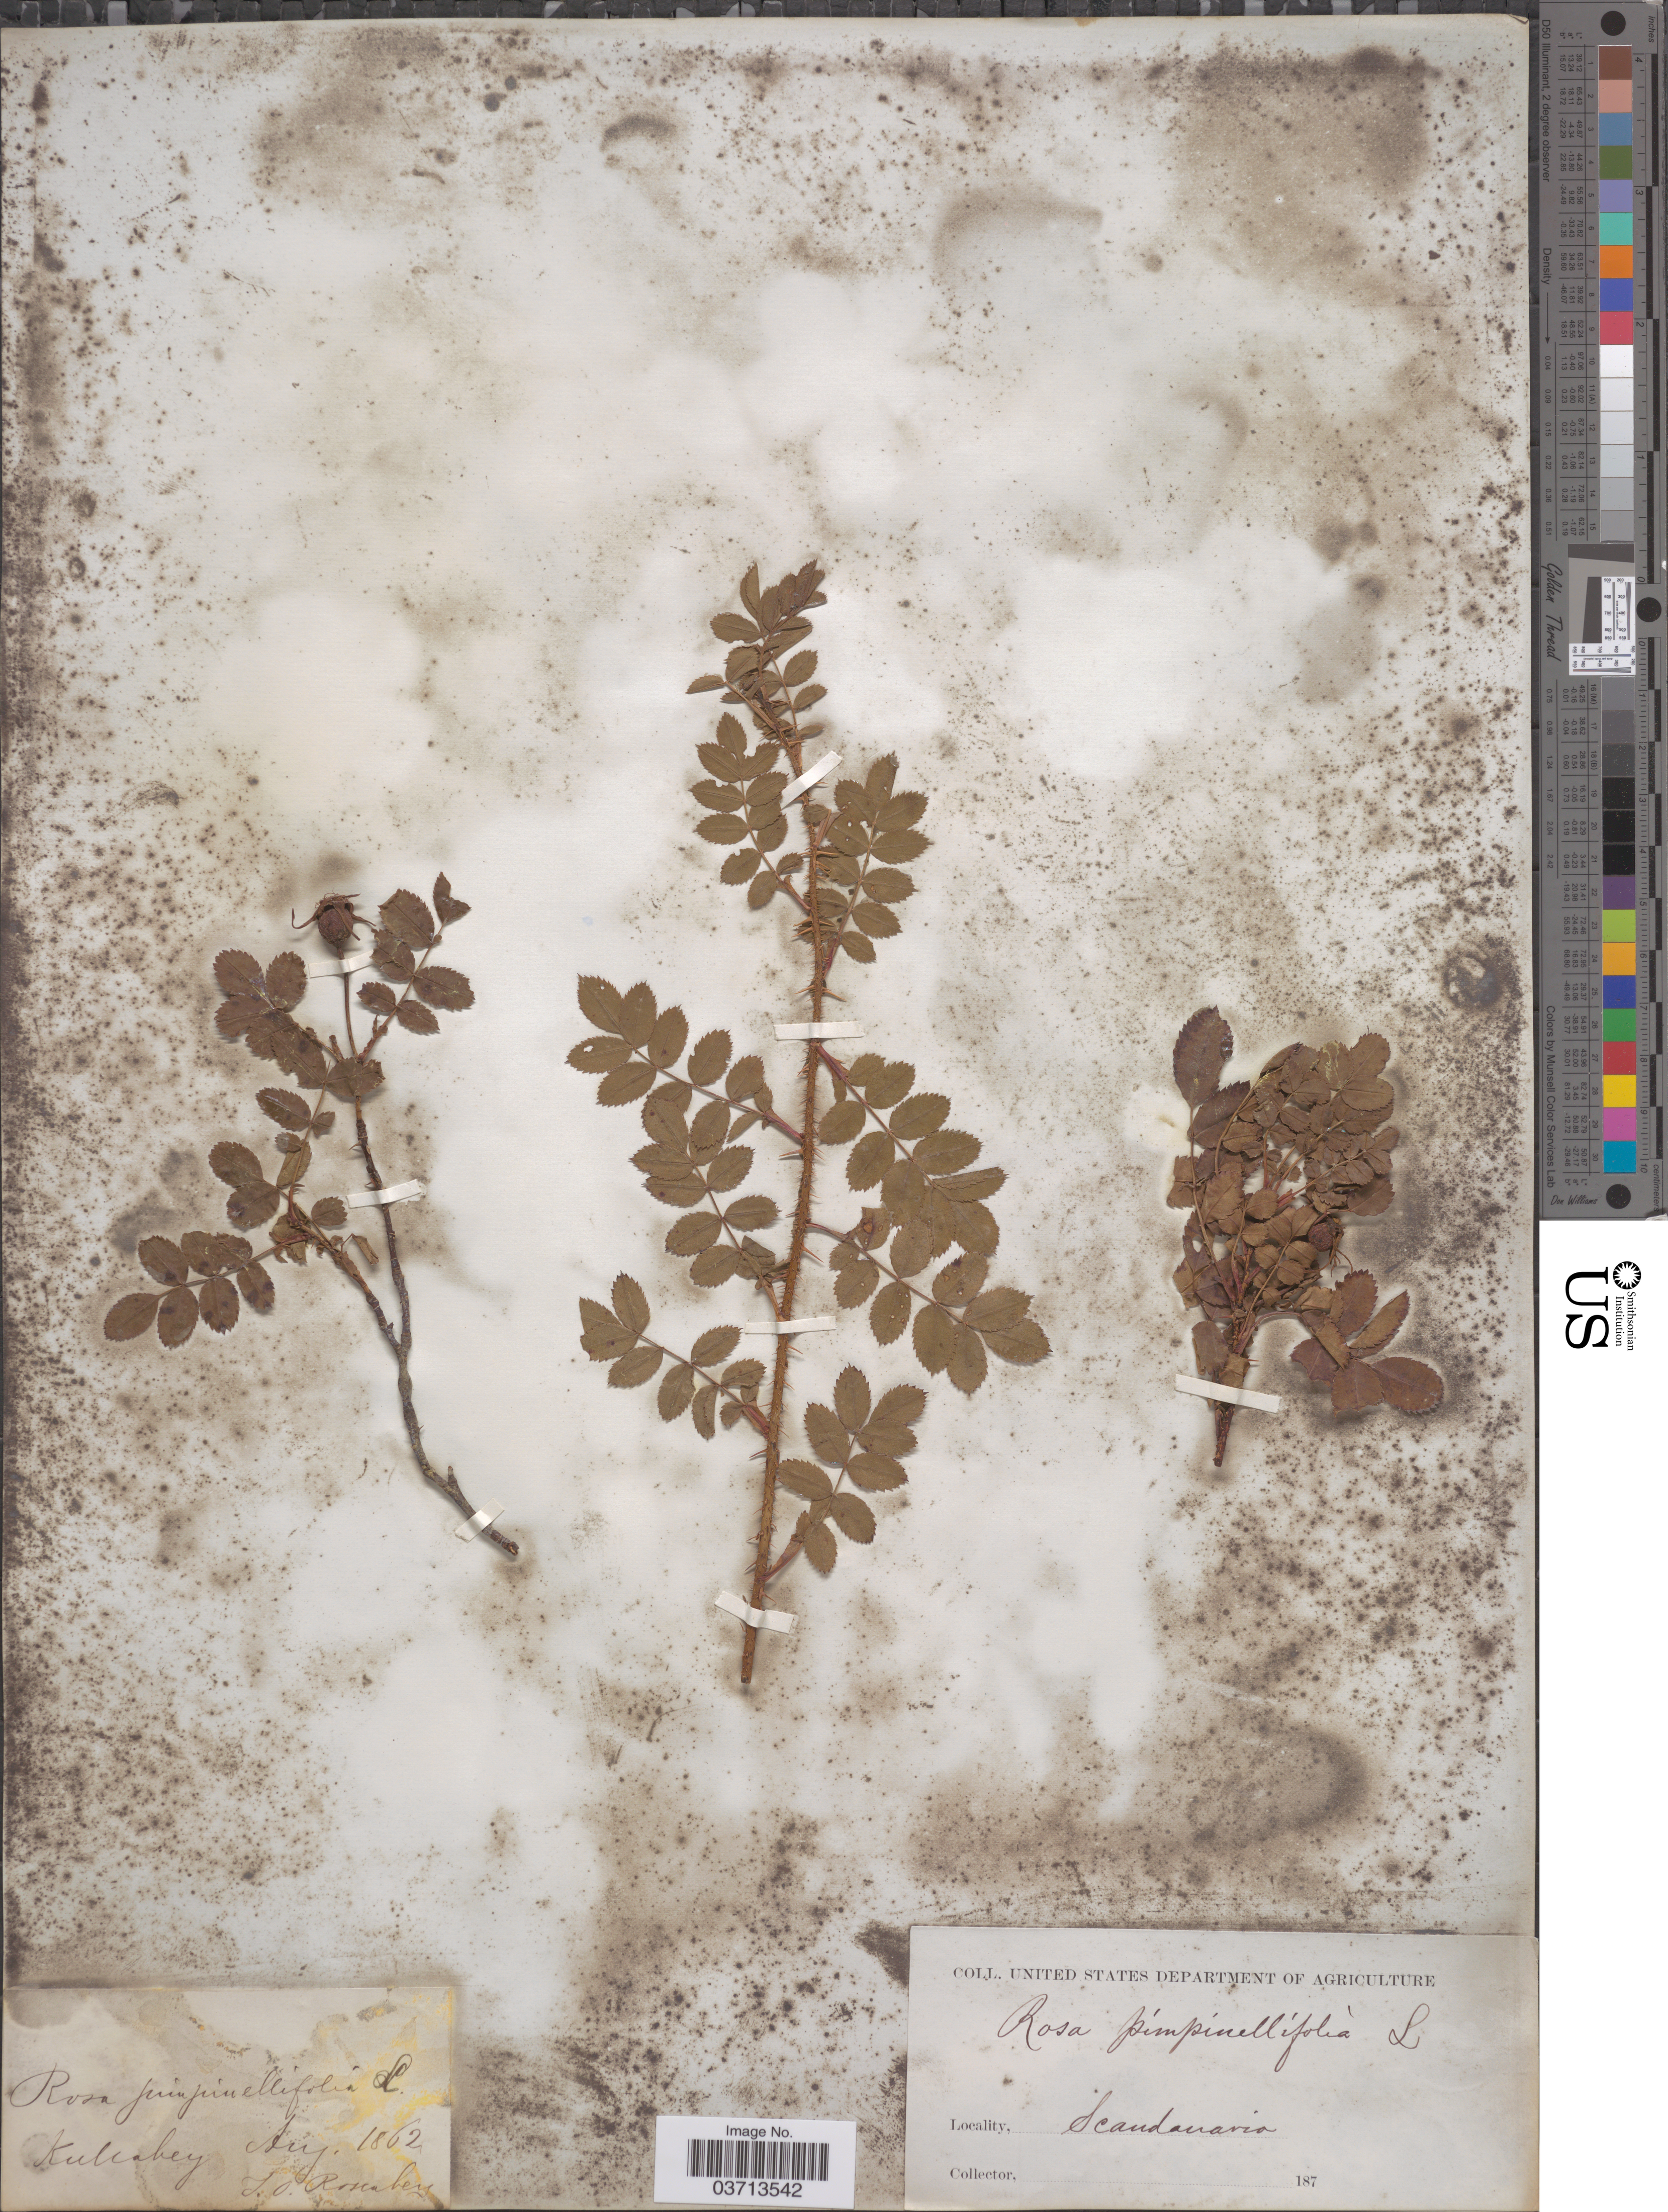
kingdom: Plantae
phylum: Tracheophyta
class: Magnoliopsida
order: Rosales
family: Rosaceae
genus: Rosa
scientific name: Rosa pimpinellifolia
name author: L.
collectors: J. Rosenberg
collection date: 1862-08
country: Sweden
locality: Kullaberg. Scandanavia.